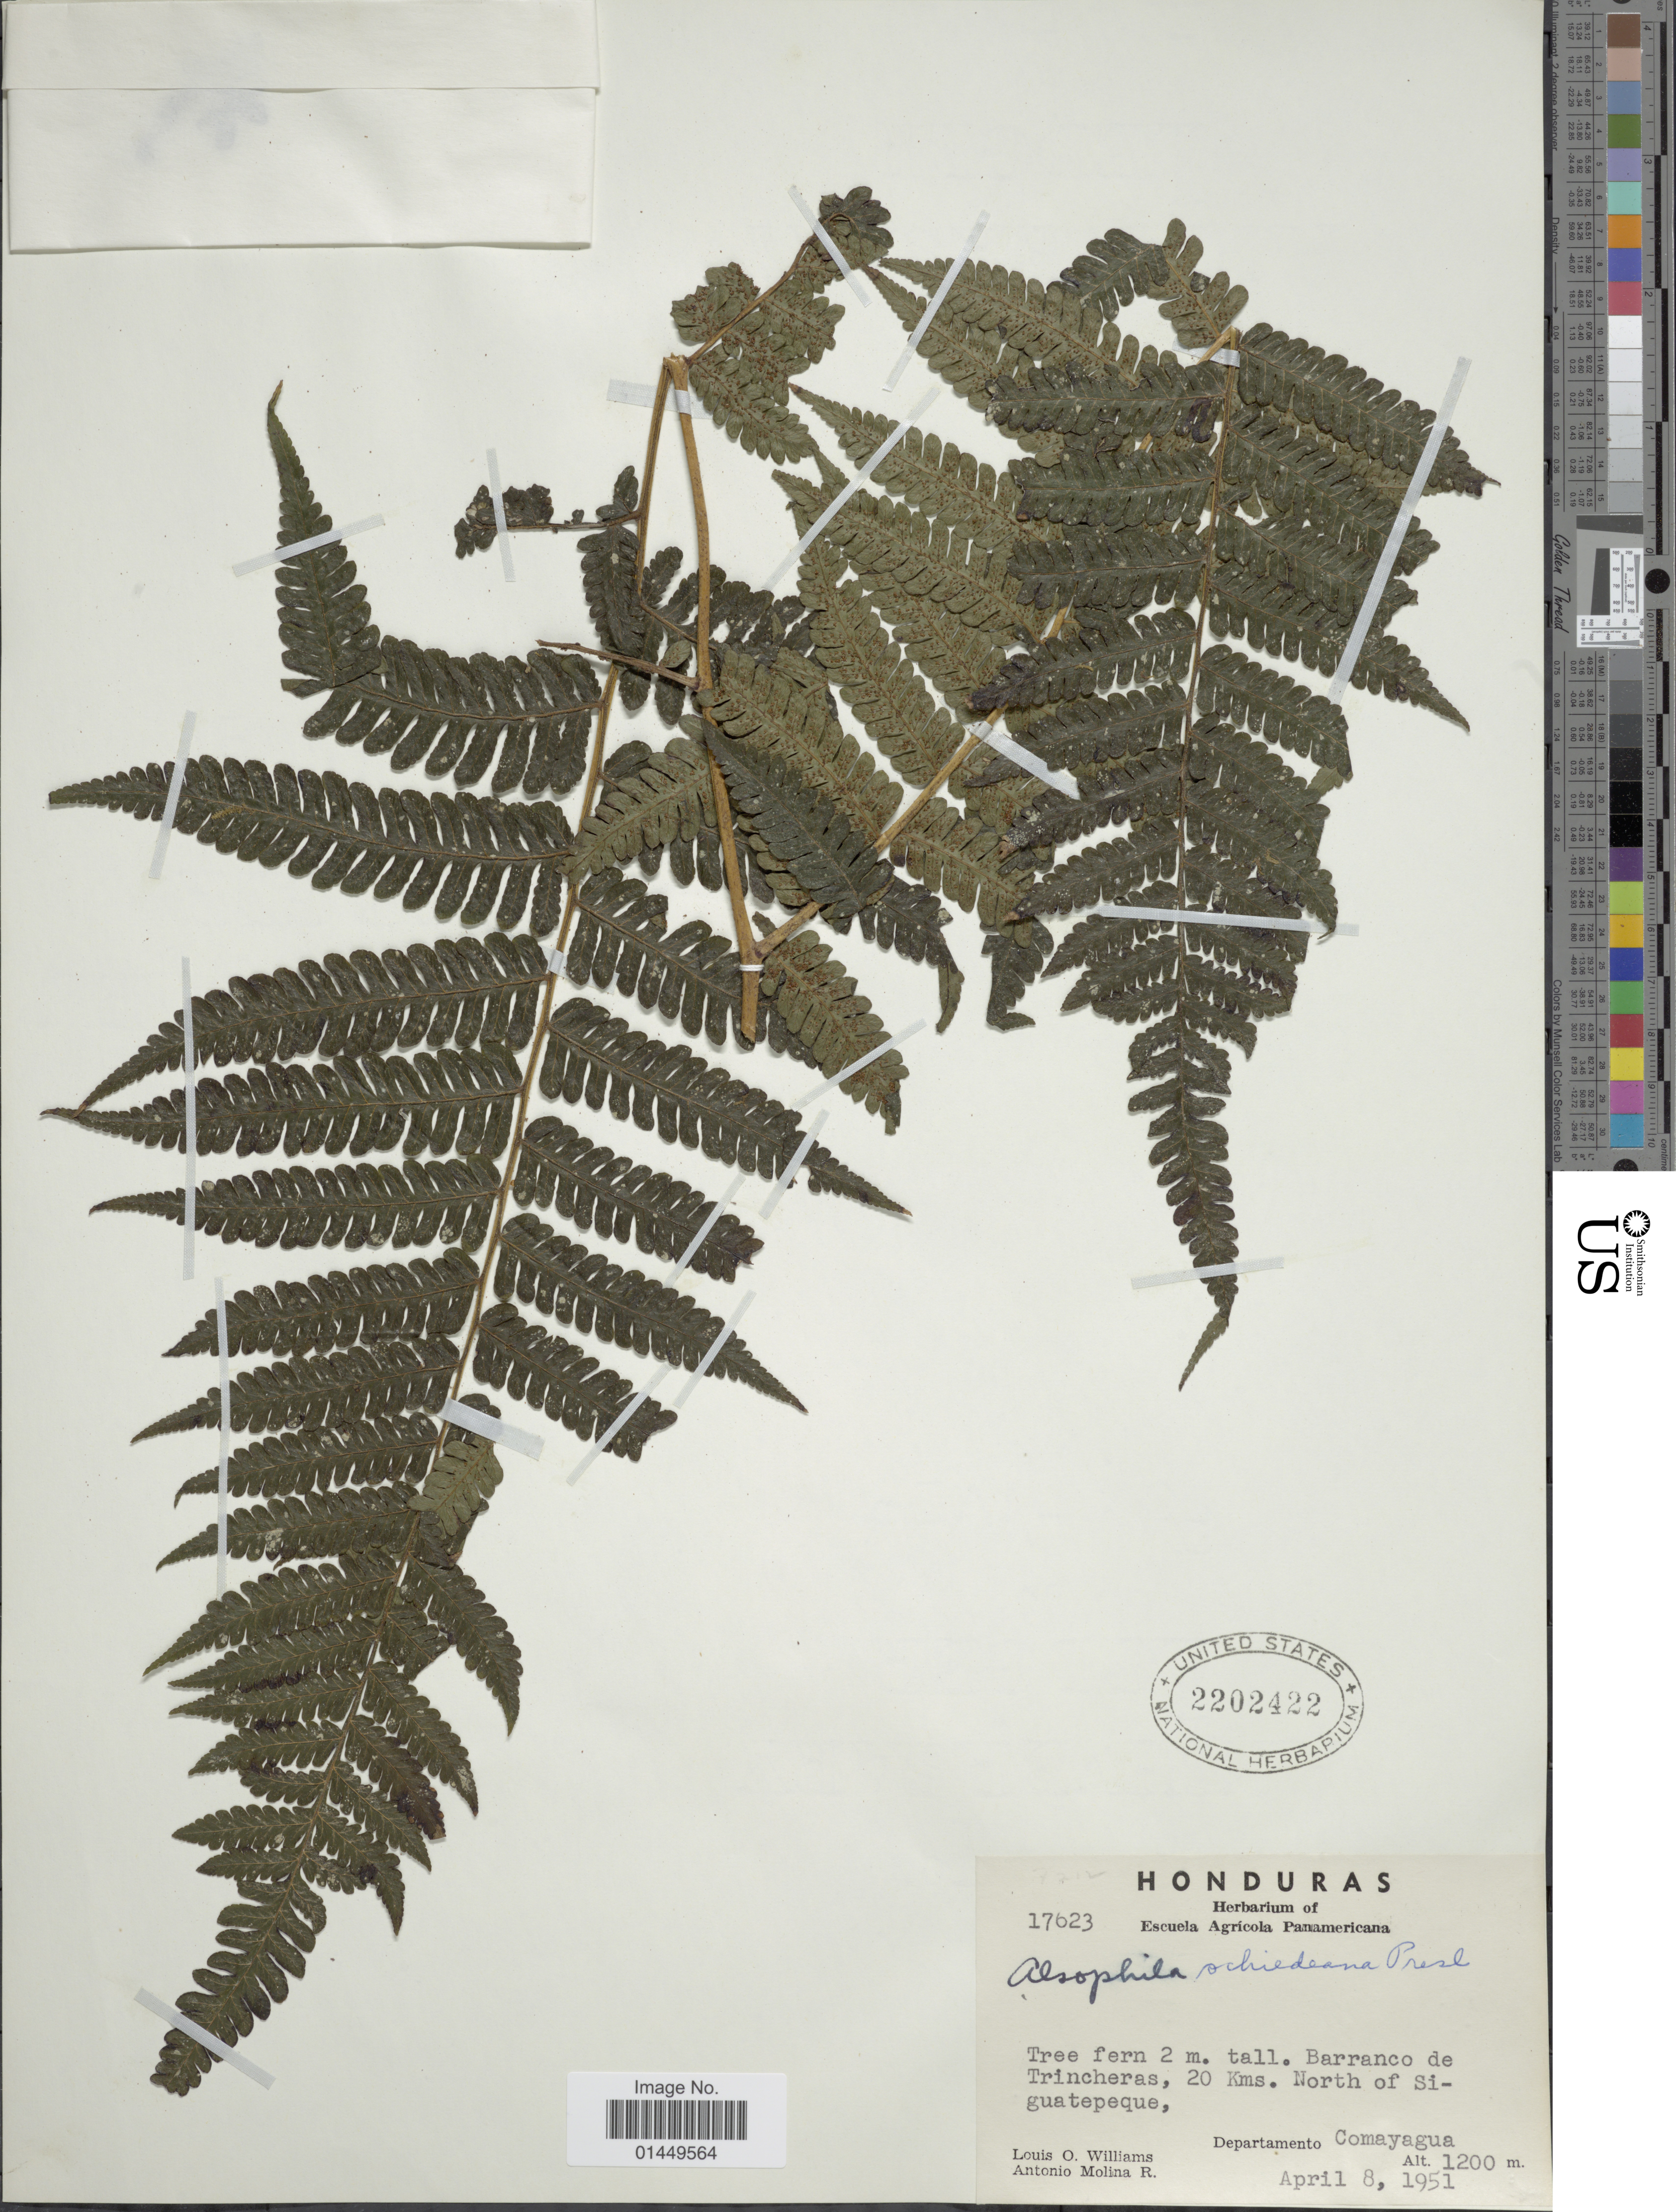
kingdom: Plantae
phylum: Tracheophyta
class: Polypodiopsida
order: Cyatheales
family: Cyatheaceae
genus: Cyathea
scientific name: Cyathea schiedeana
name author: (C. Presl) Domin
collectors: L. O. Williams & A. Molina R.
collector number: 17623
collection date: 1951-04-08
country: Honduras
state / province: Comayagua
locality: Barranco de Trincheras, 20 kms. North of Siguatepeque, Departamento Comayagua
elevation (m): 1200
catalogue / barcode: US 2202422